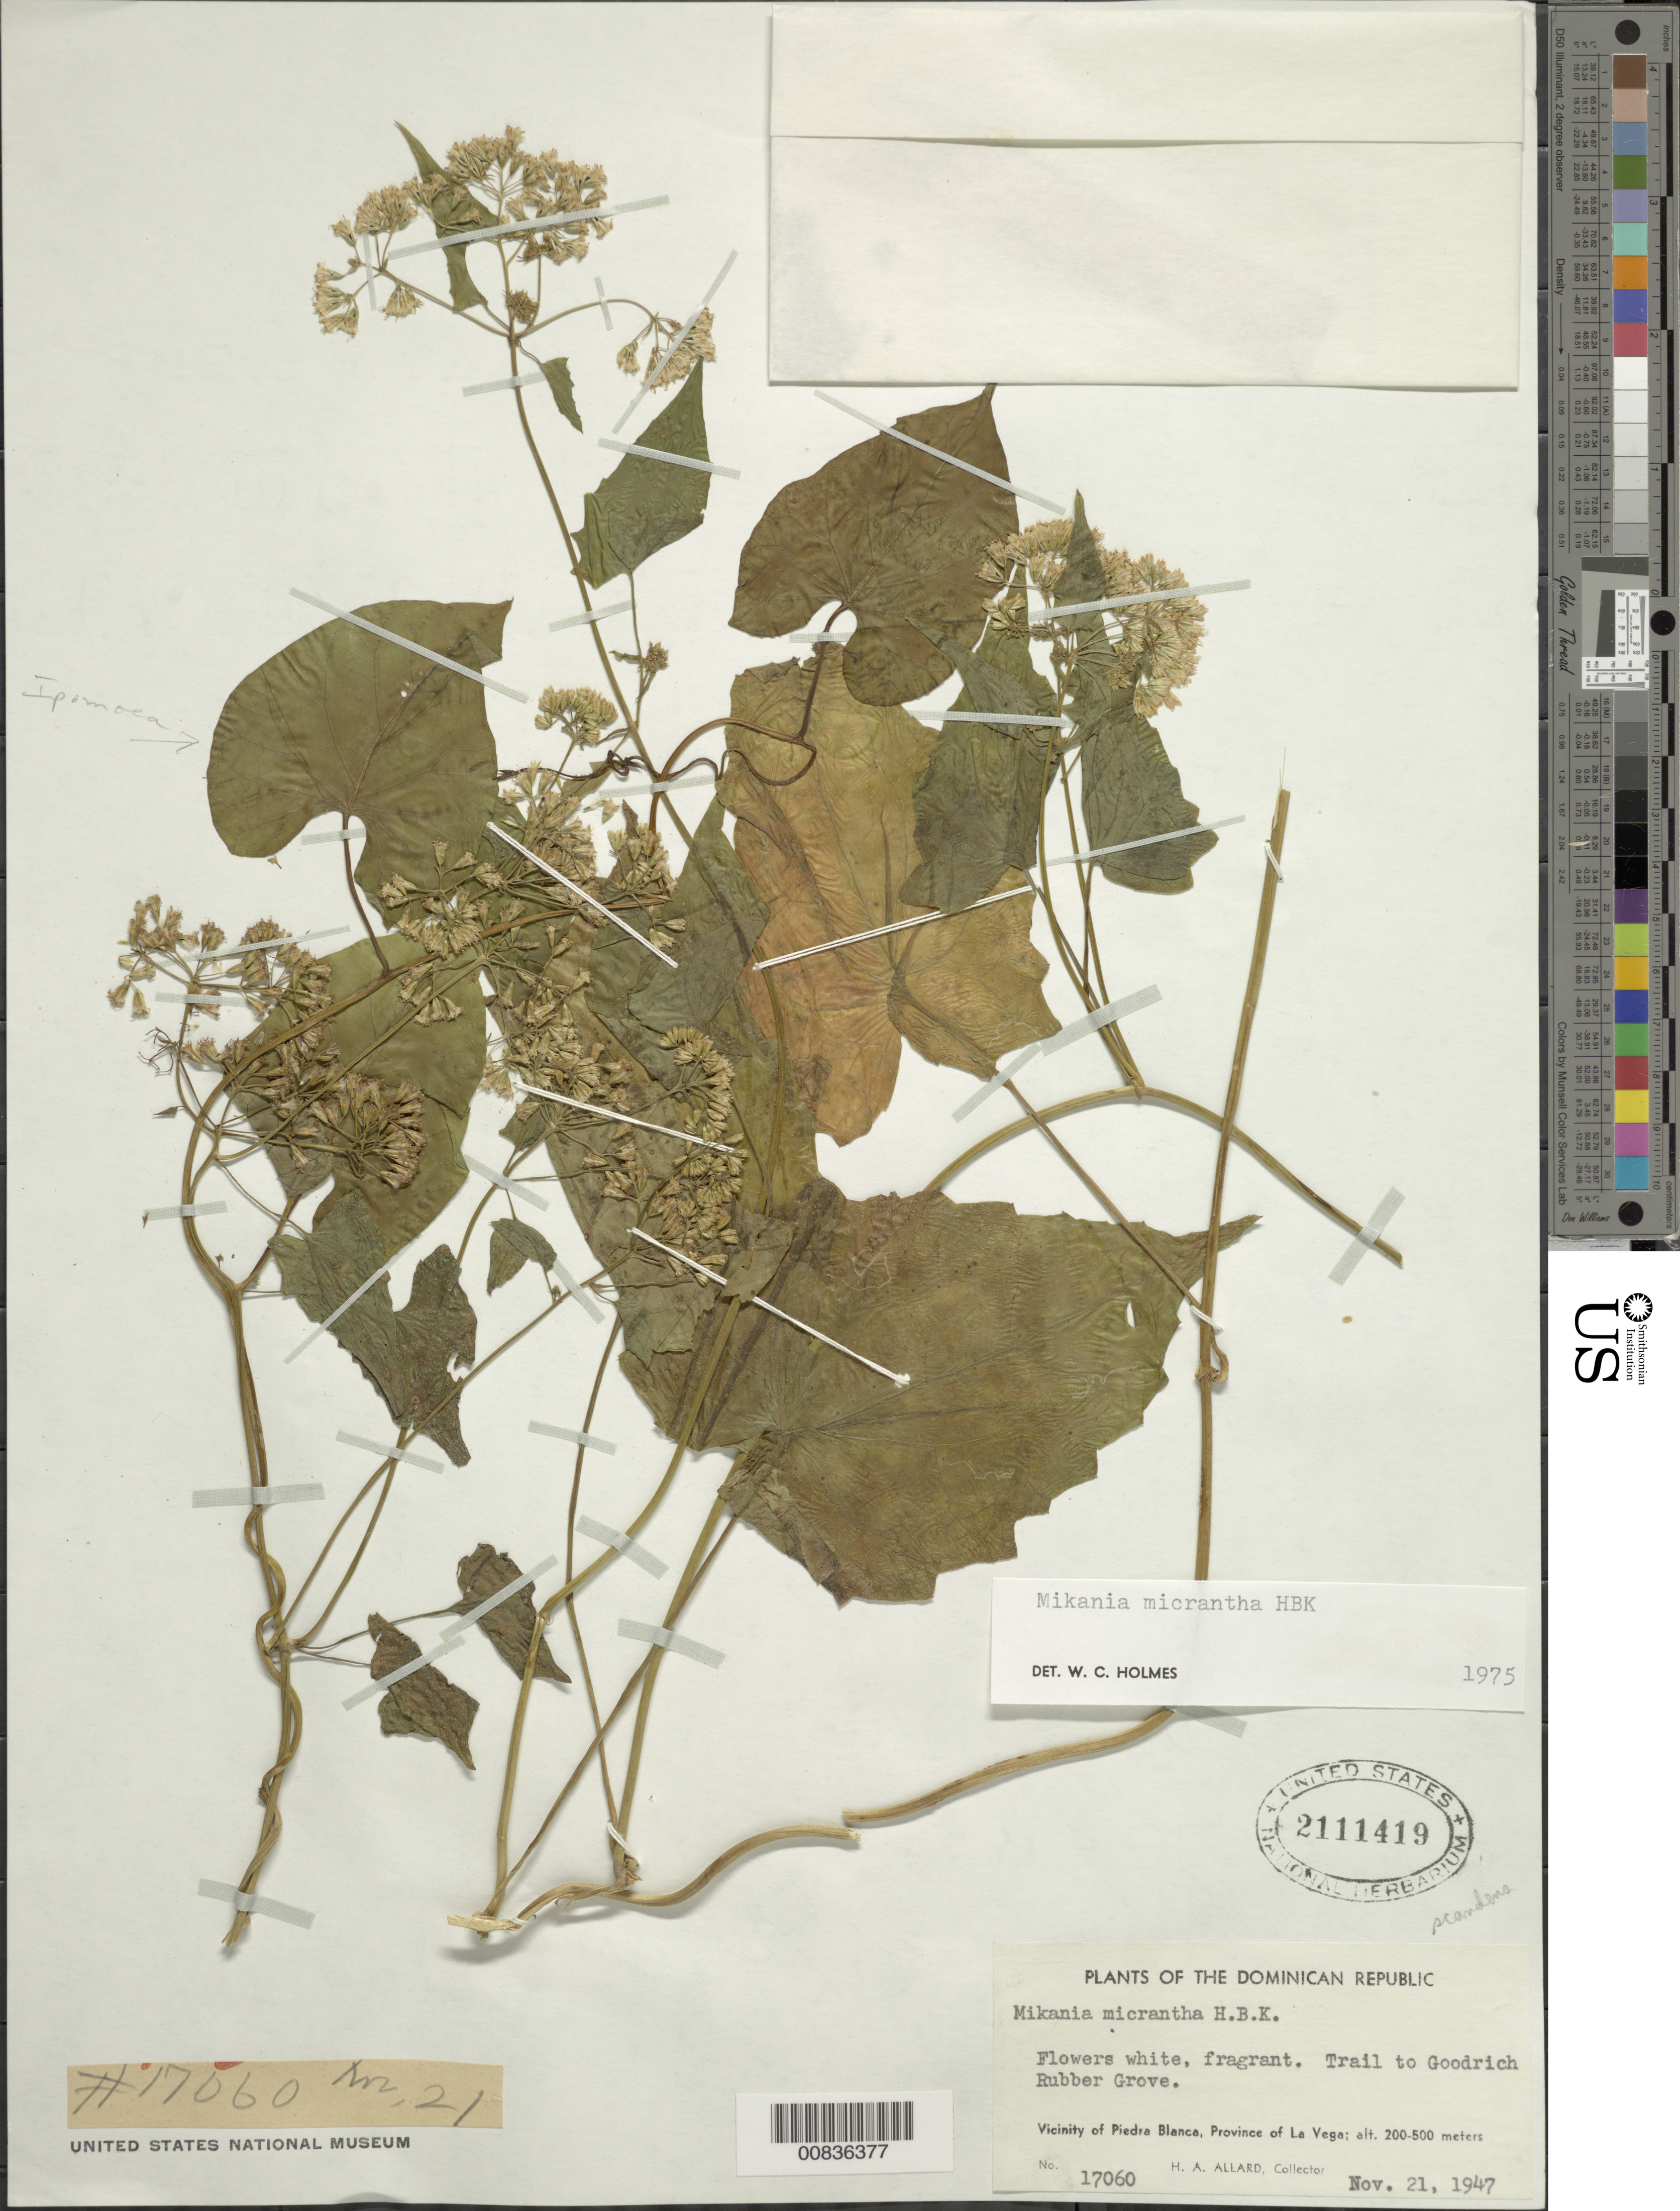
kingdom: Plantae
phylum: Tracheophyta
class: Magnoliopsida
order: Asterales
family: Asteraceae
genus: Mikania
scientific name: Mikania micrantha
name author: Kunth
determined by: Holmes, W. C.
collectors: H. A. Allard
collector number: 17060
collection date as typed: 21 Nov 1947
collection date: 1947-11-21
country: Dominican Republic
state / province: La Vega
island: Hispaniola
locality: Vicinity of Piedra Blanca, trail to Goodrich Rubber Grove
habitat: Along trail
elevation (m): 200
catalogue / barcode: US 2111419